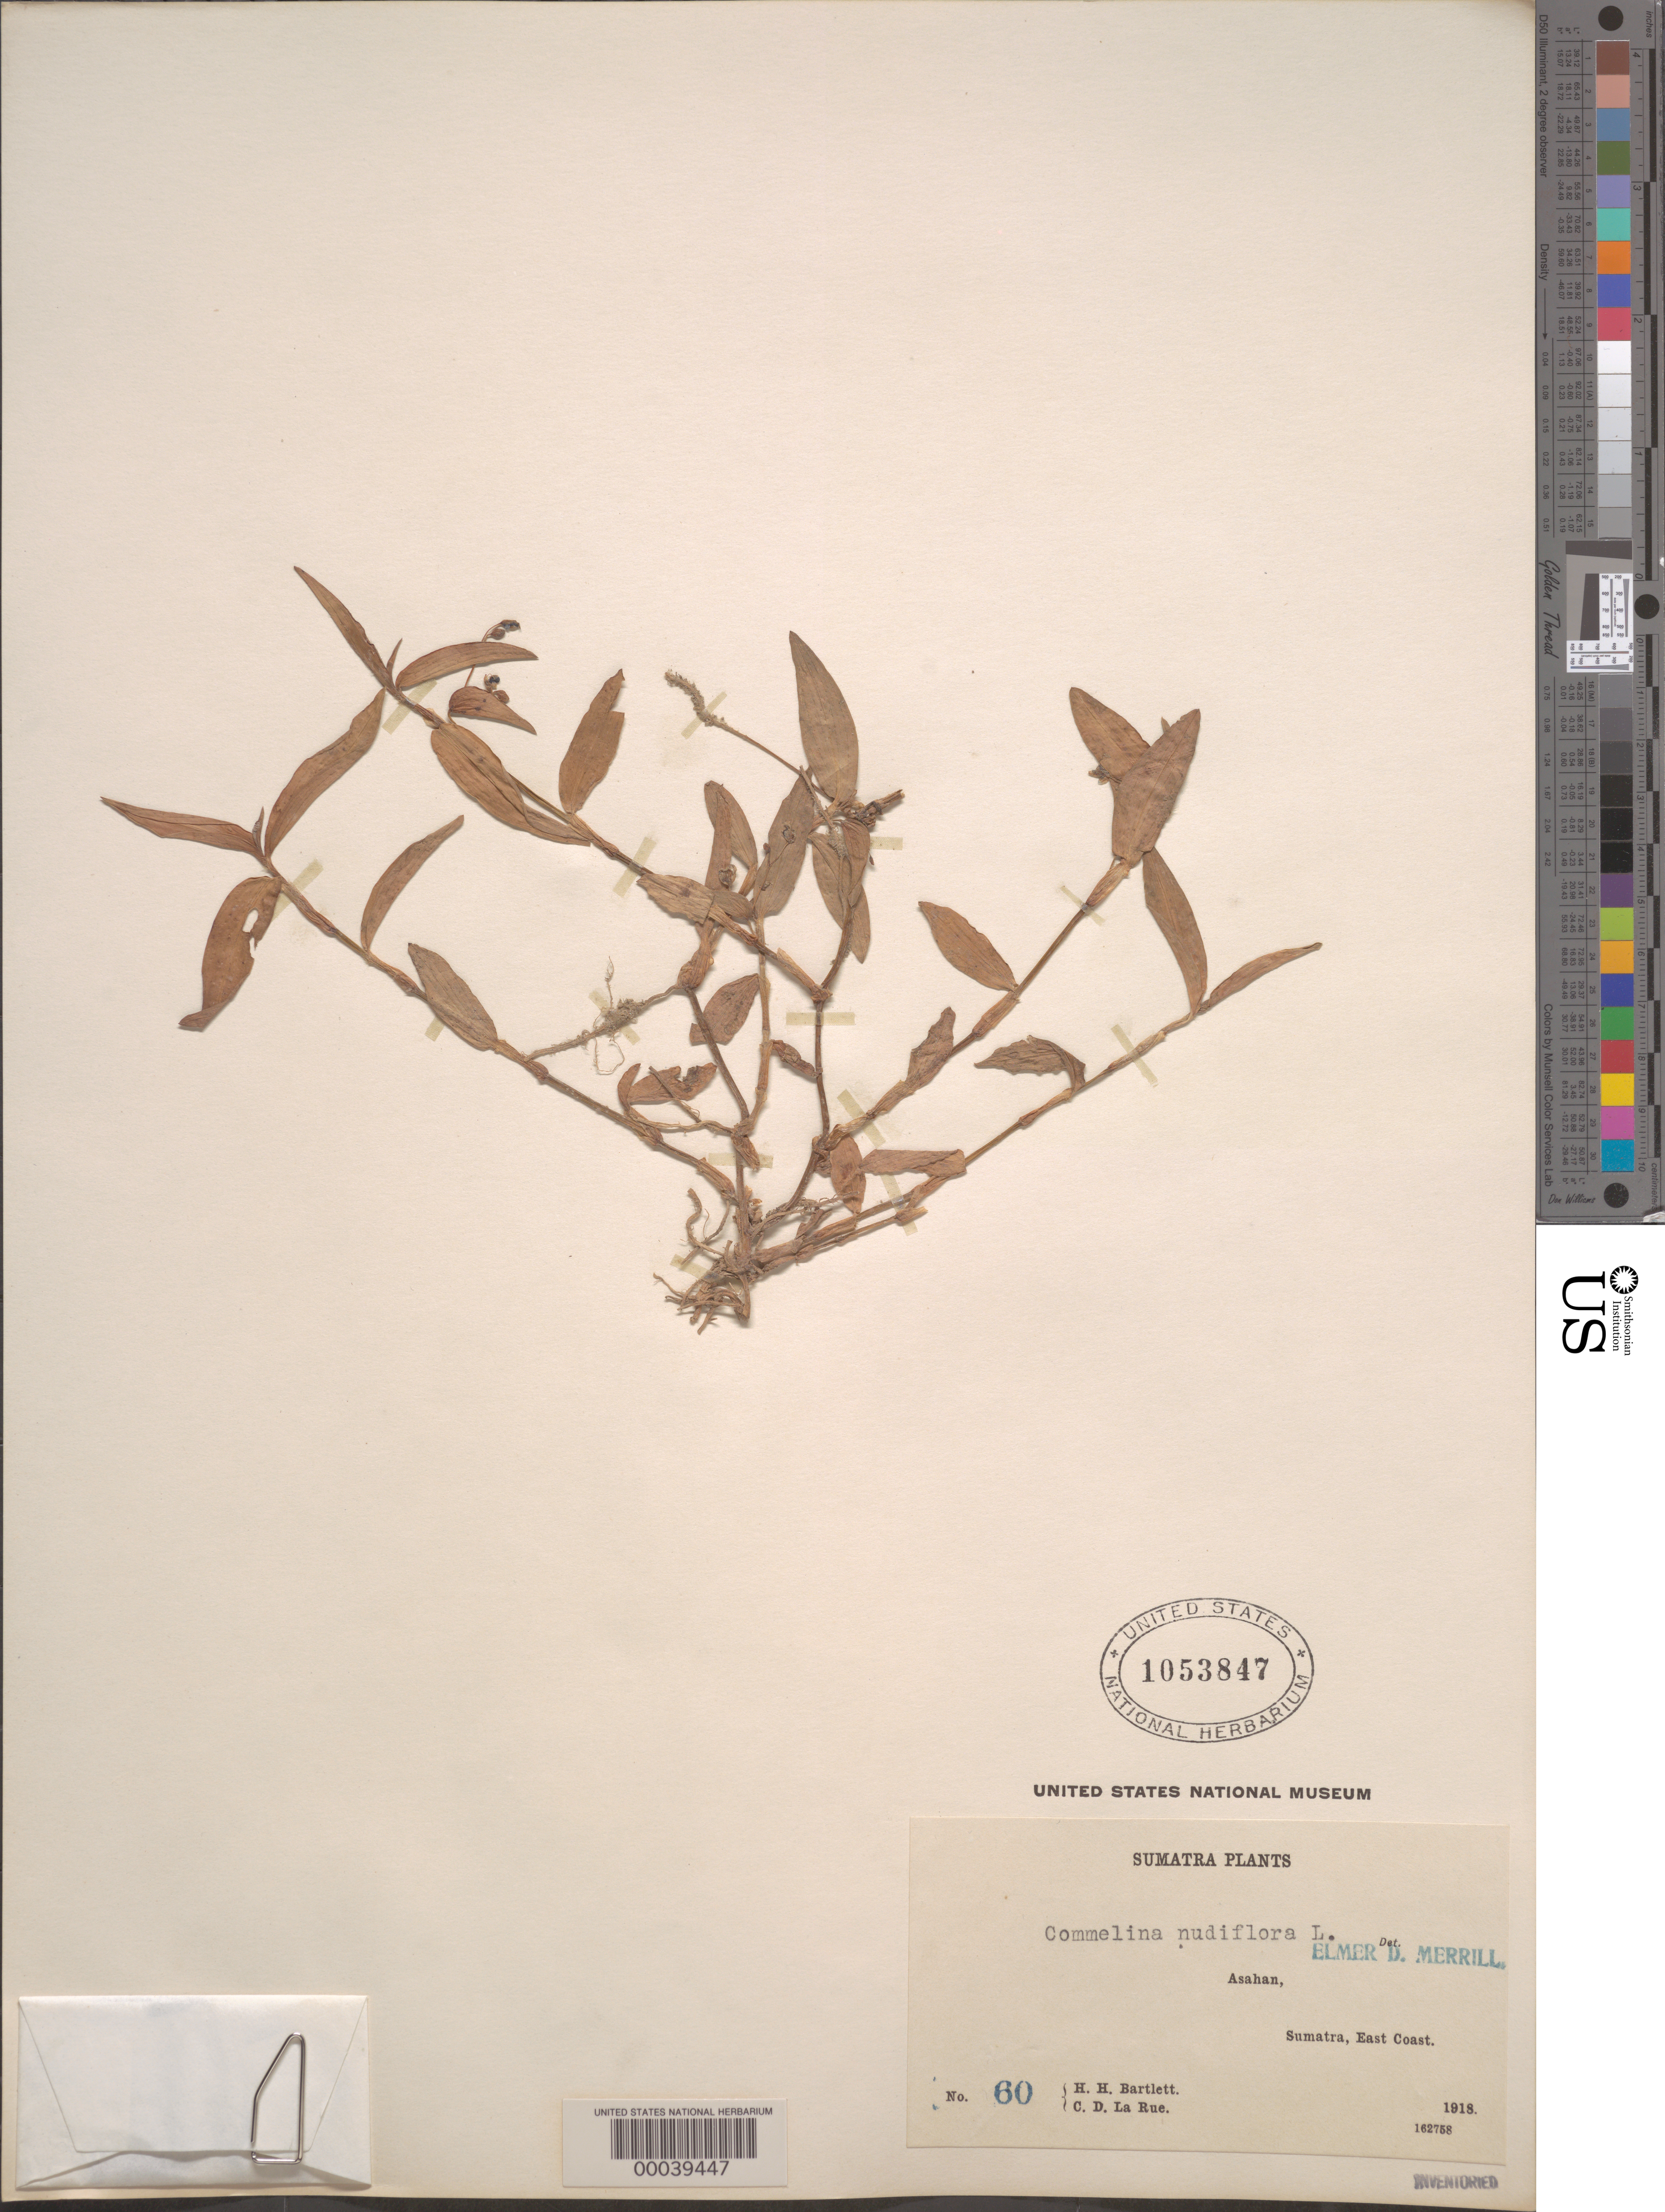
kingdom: Plantae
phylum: Tracheophyta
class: Liliopsida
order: Commelinales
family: Commelinaceae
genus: Commelina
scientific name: Commelina diffusa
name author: Burm. f.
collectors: H. H. Bartlett & C. La Rue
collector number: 60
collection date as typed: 1918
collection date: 1918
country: Indonesia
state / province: Sumatra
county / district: Aceh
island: Sumatra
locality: Asahan, east coast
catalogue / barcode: US 1053847